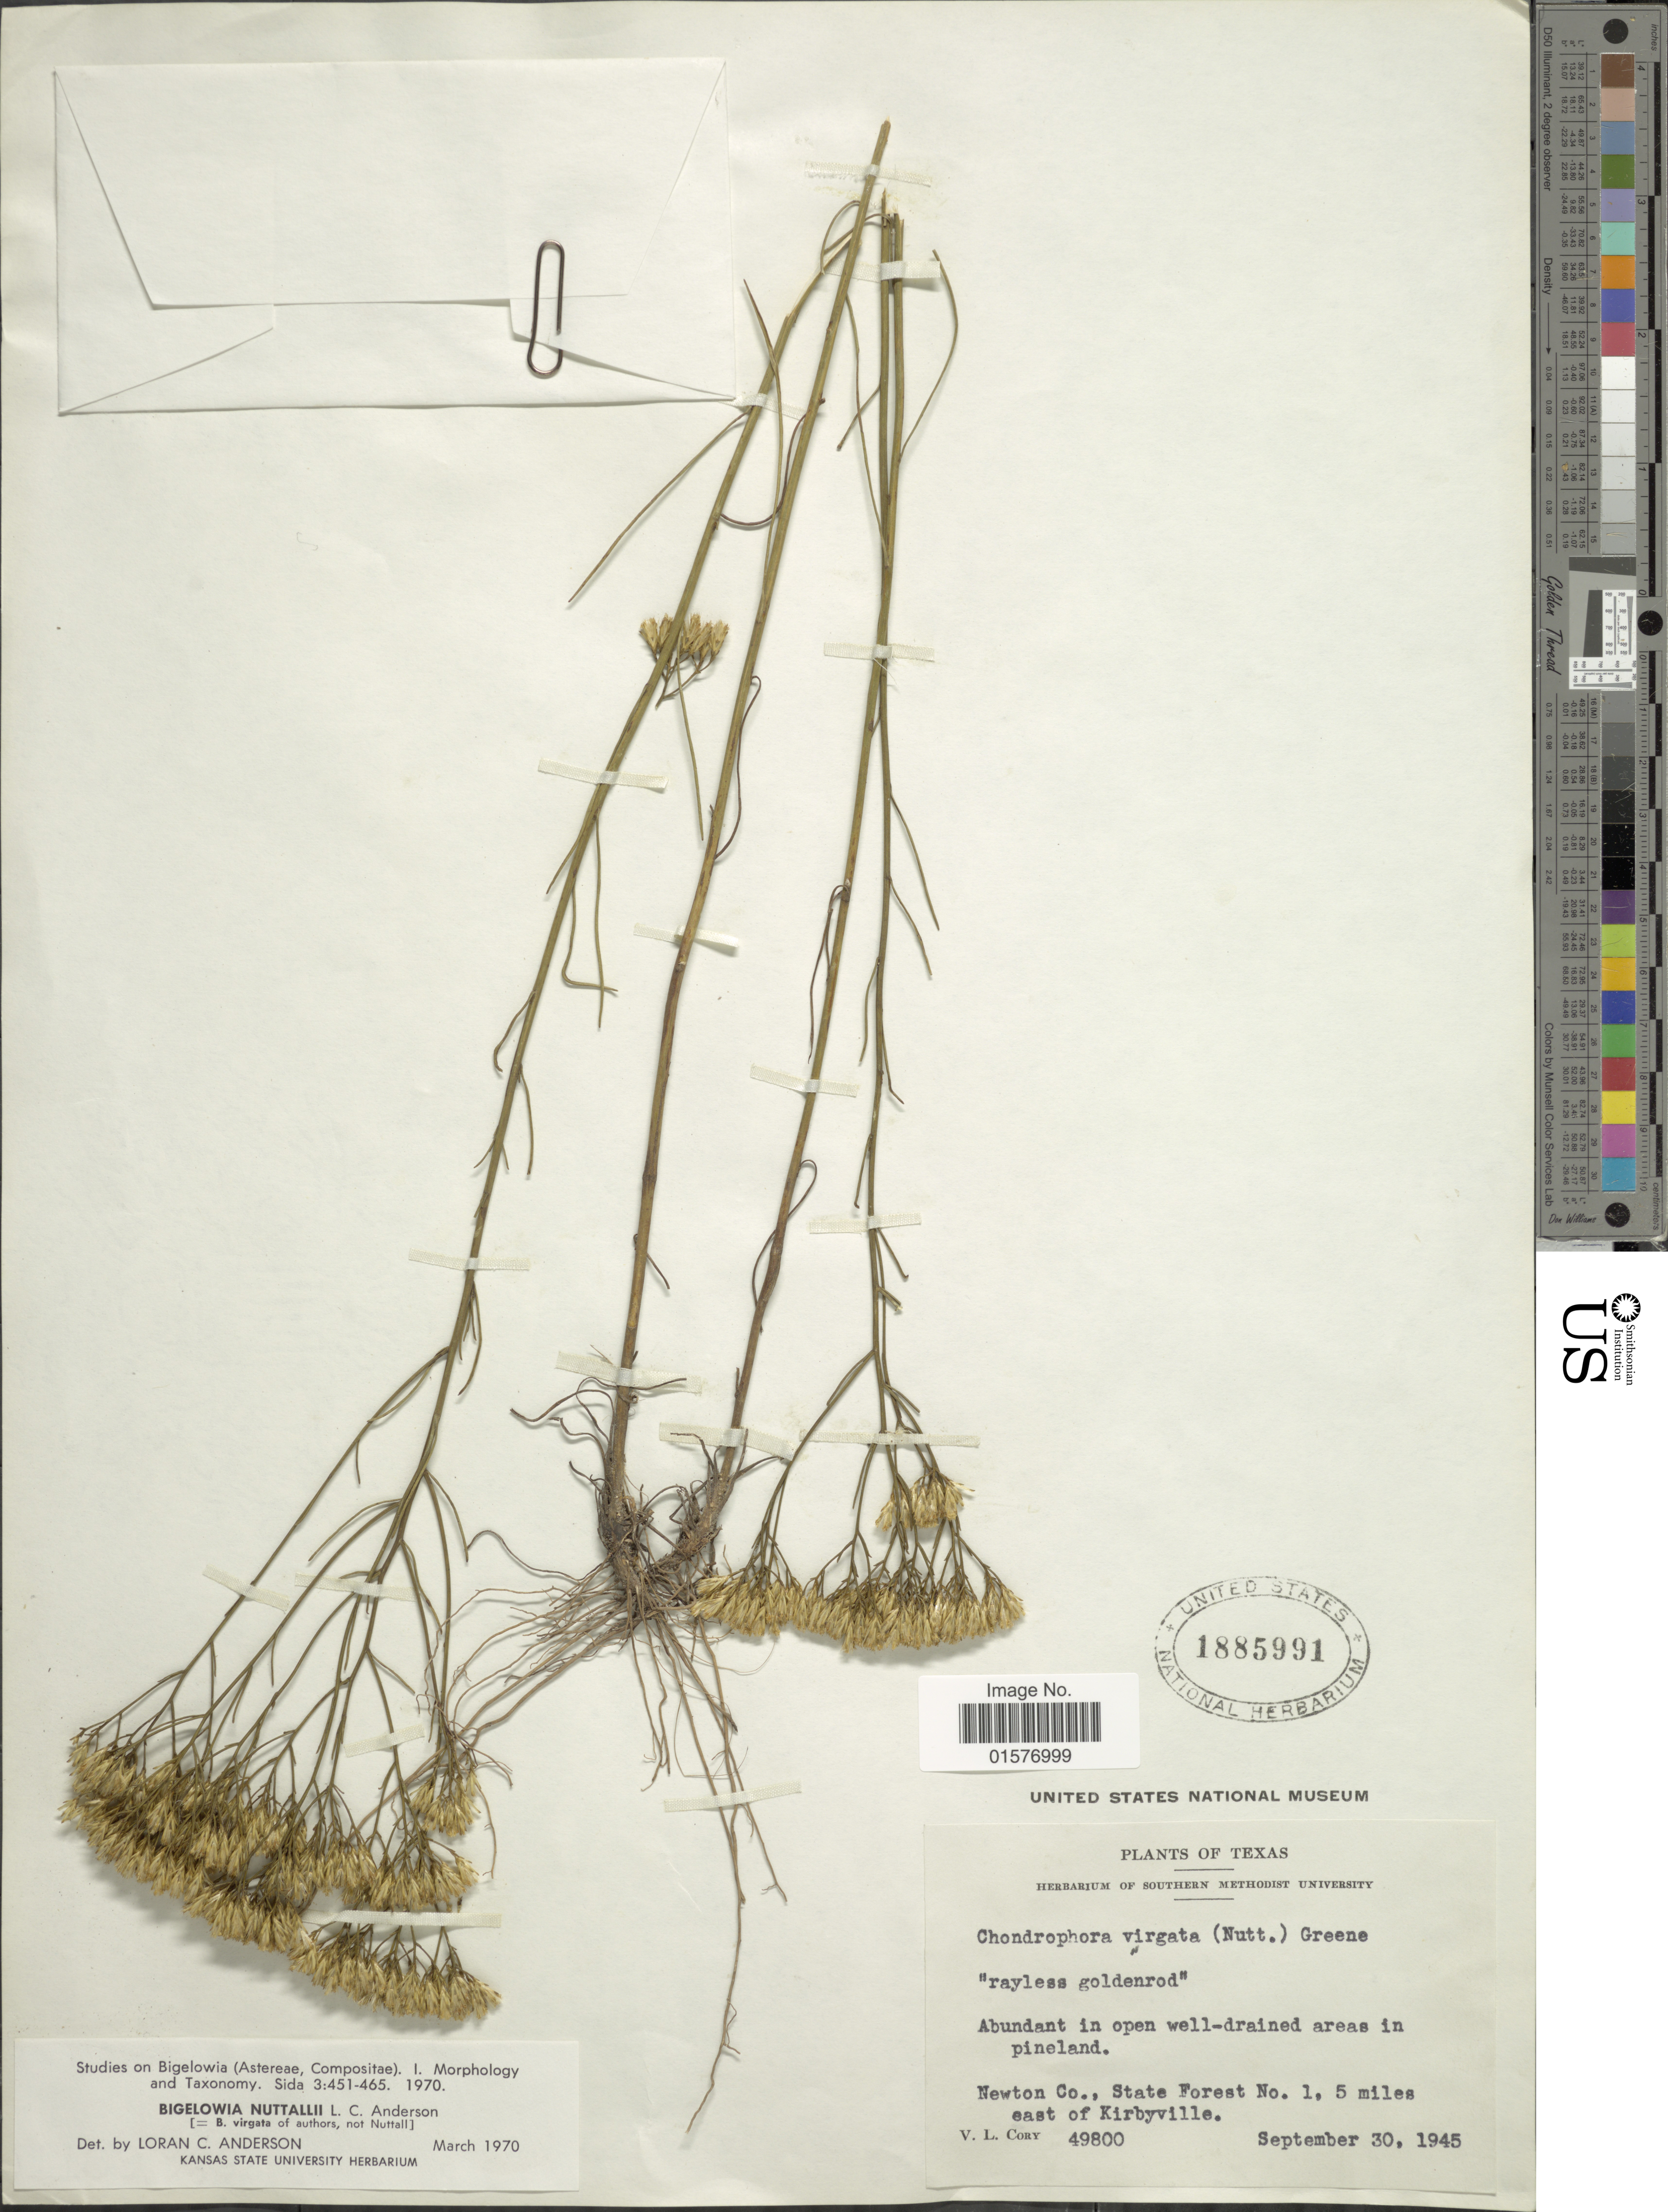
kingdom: Plantae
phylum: Tracheophyta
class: Magnoliopsida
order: Asterales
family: Asteraceae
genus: Bigelowia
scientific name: Bigelowia nuttallii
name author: L.C. Anderson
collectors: V. Cory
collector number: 49800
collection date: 1945-09-30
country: United States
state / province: Texas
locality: Newton Co., State Forest No. 1, 5 miles east of Kirbyville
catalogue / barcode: US 1885991